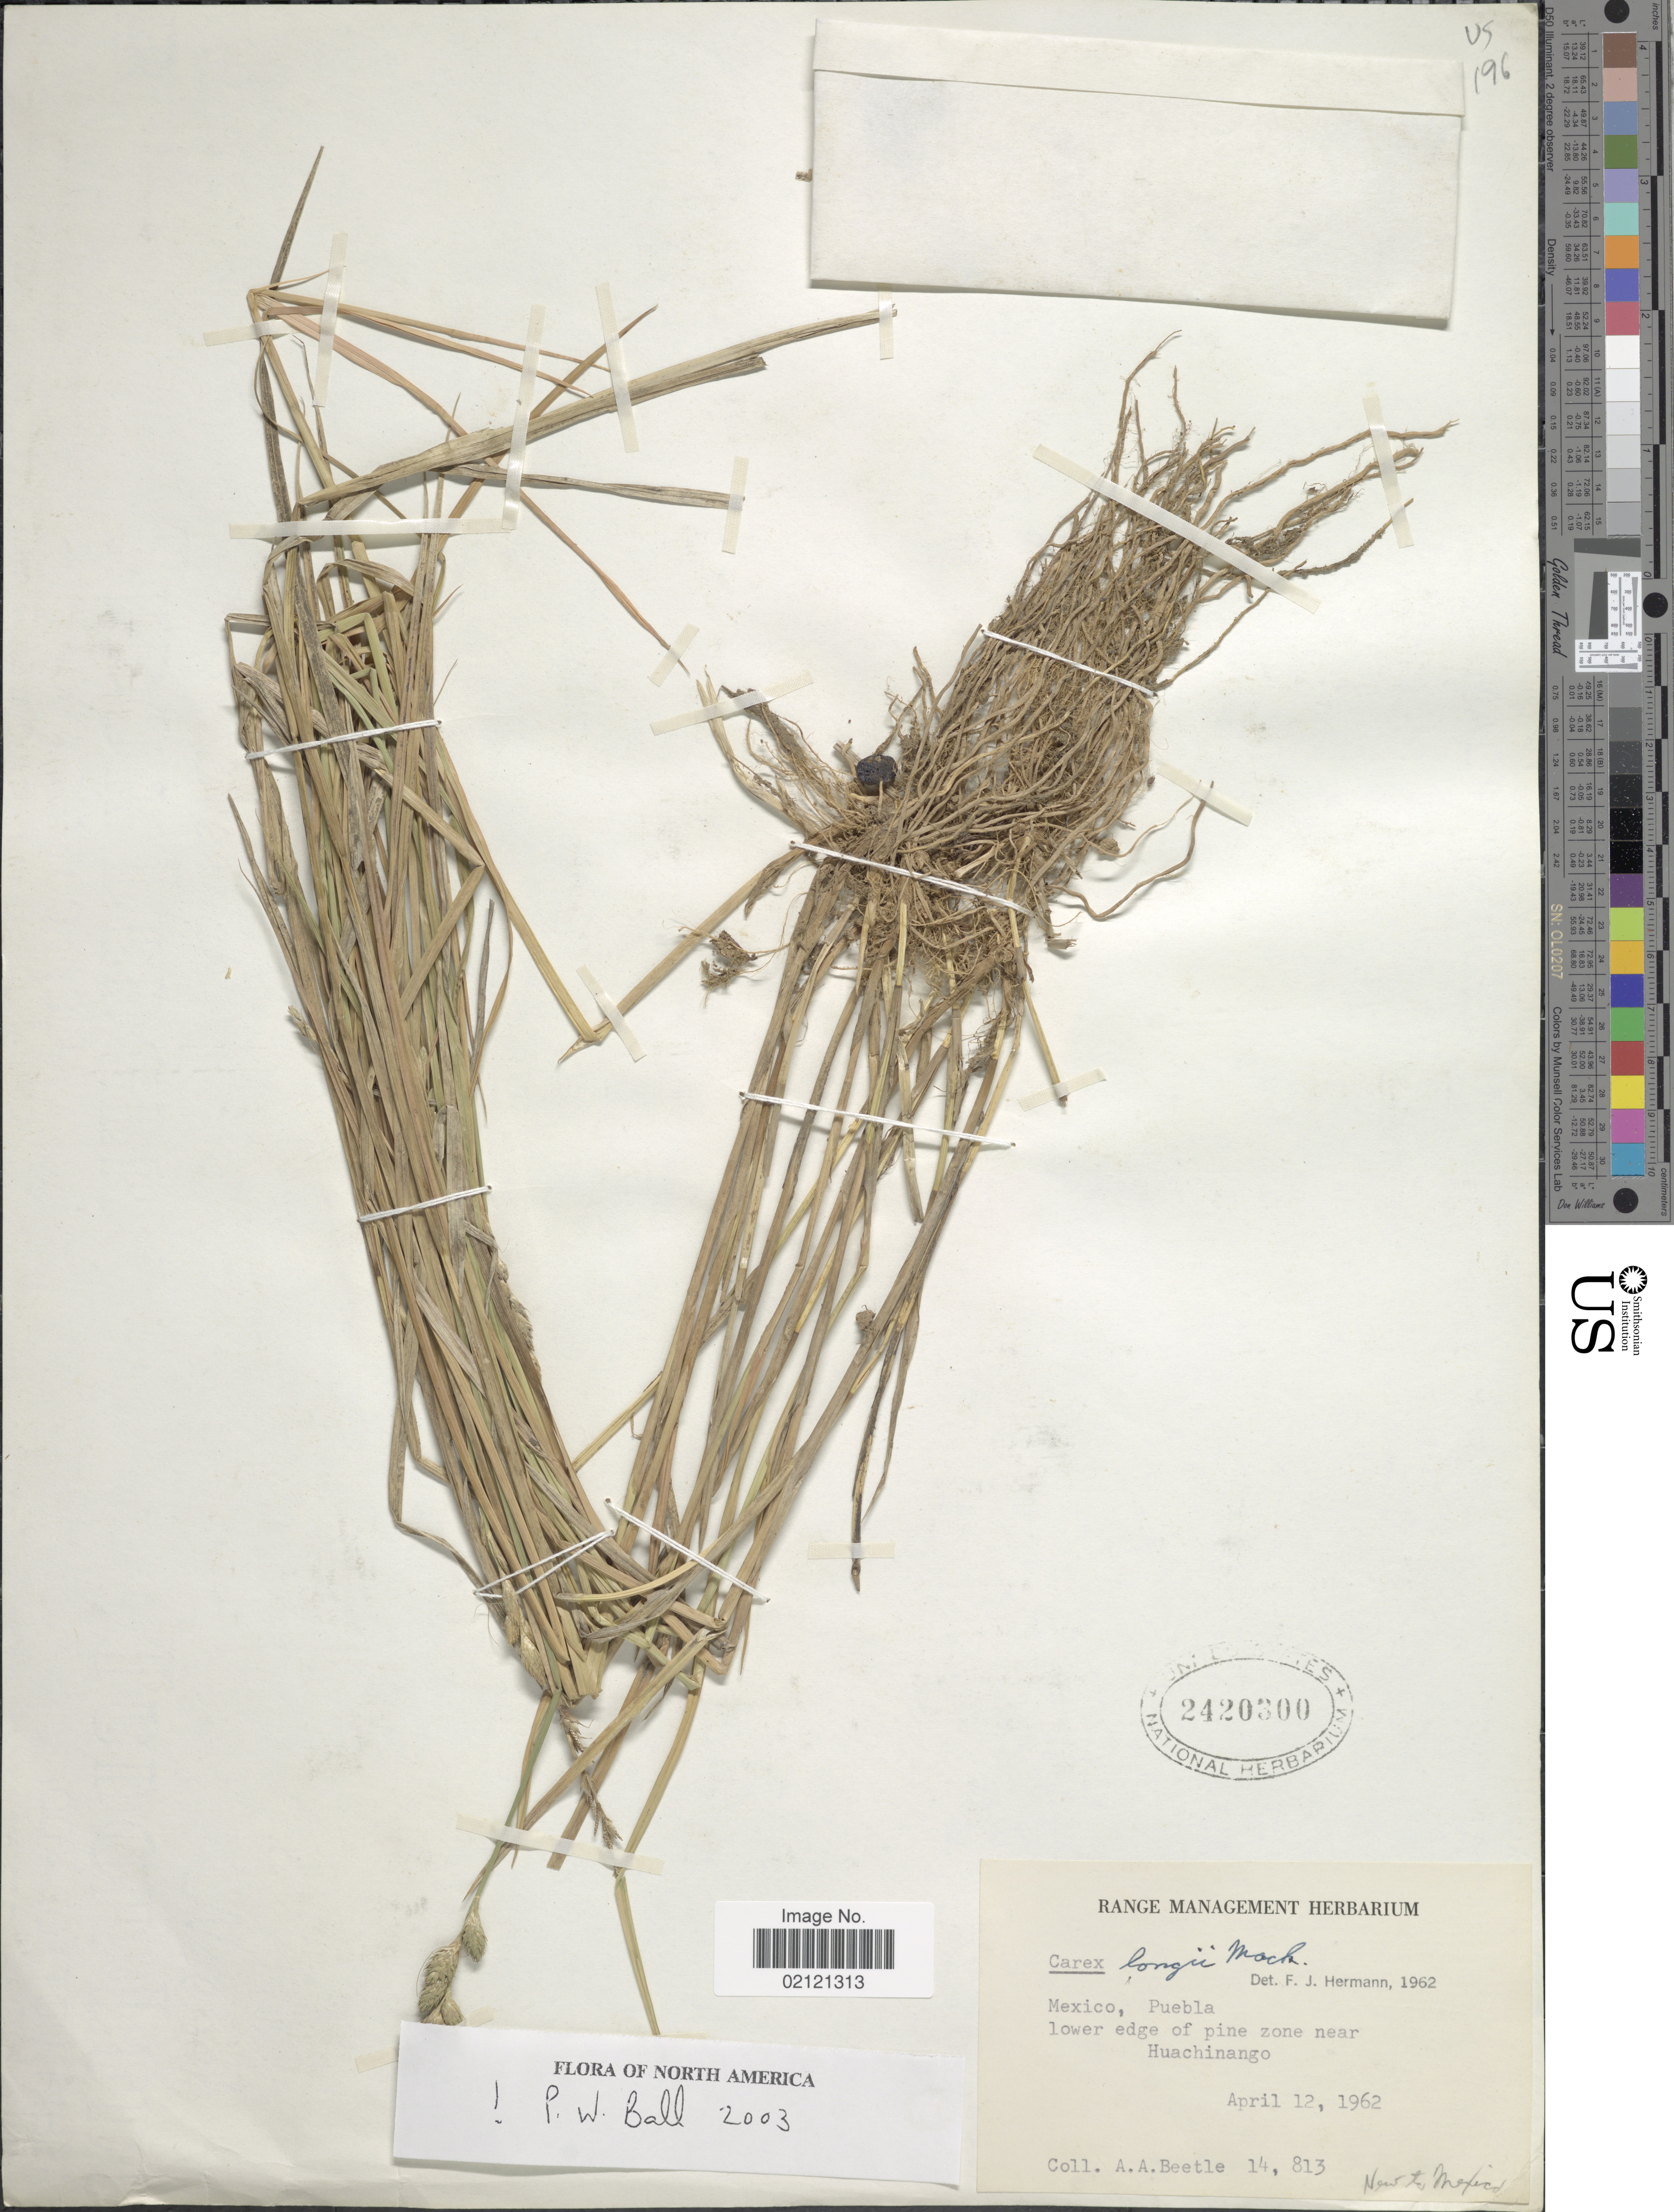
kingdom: Plantae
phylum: Tracheophyta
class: Liliopsida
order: Poales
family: Cyperaceae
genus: Carex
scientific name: Carex longii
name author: Mack.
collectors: A. A. Beetle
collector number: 14813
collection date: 1962-04-12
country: Mexico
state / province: Puebla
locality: Lower edge of pine zone near Huachinango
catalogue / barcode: US 2420300